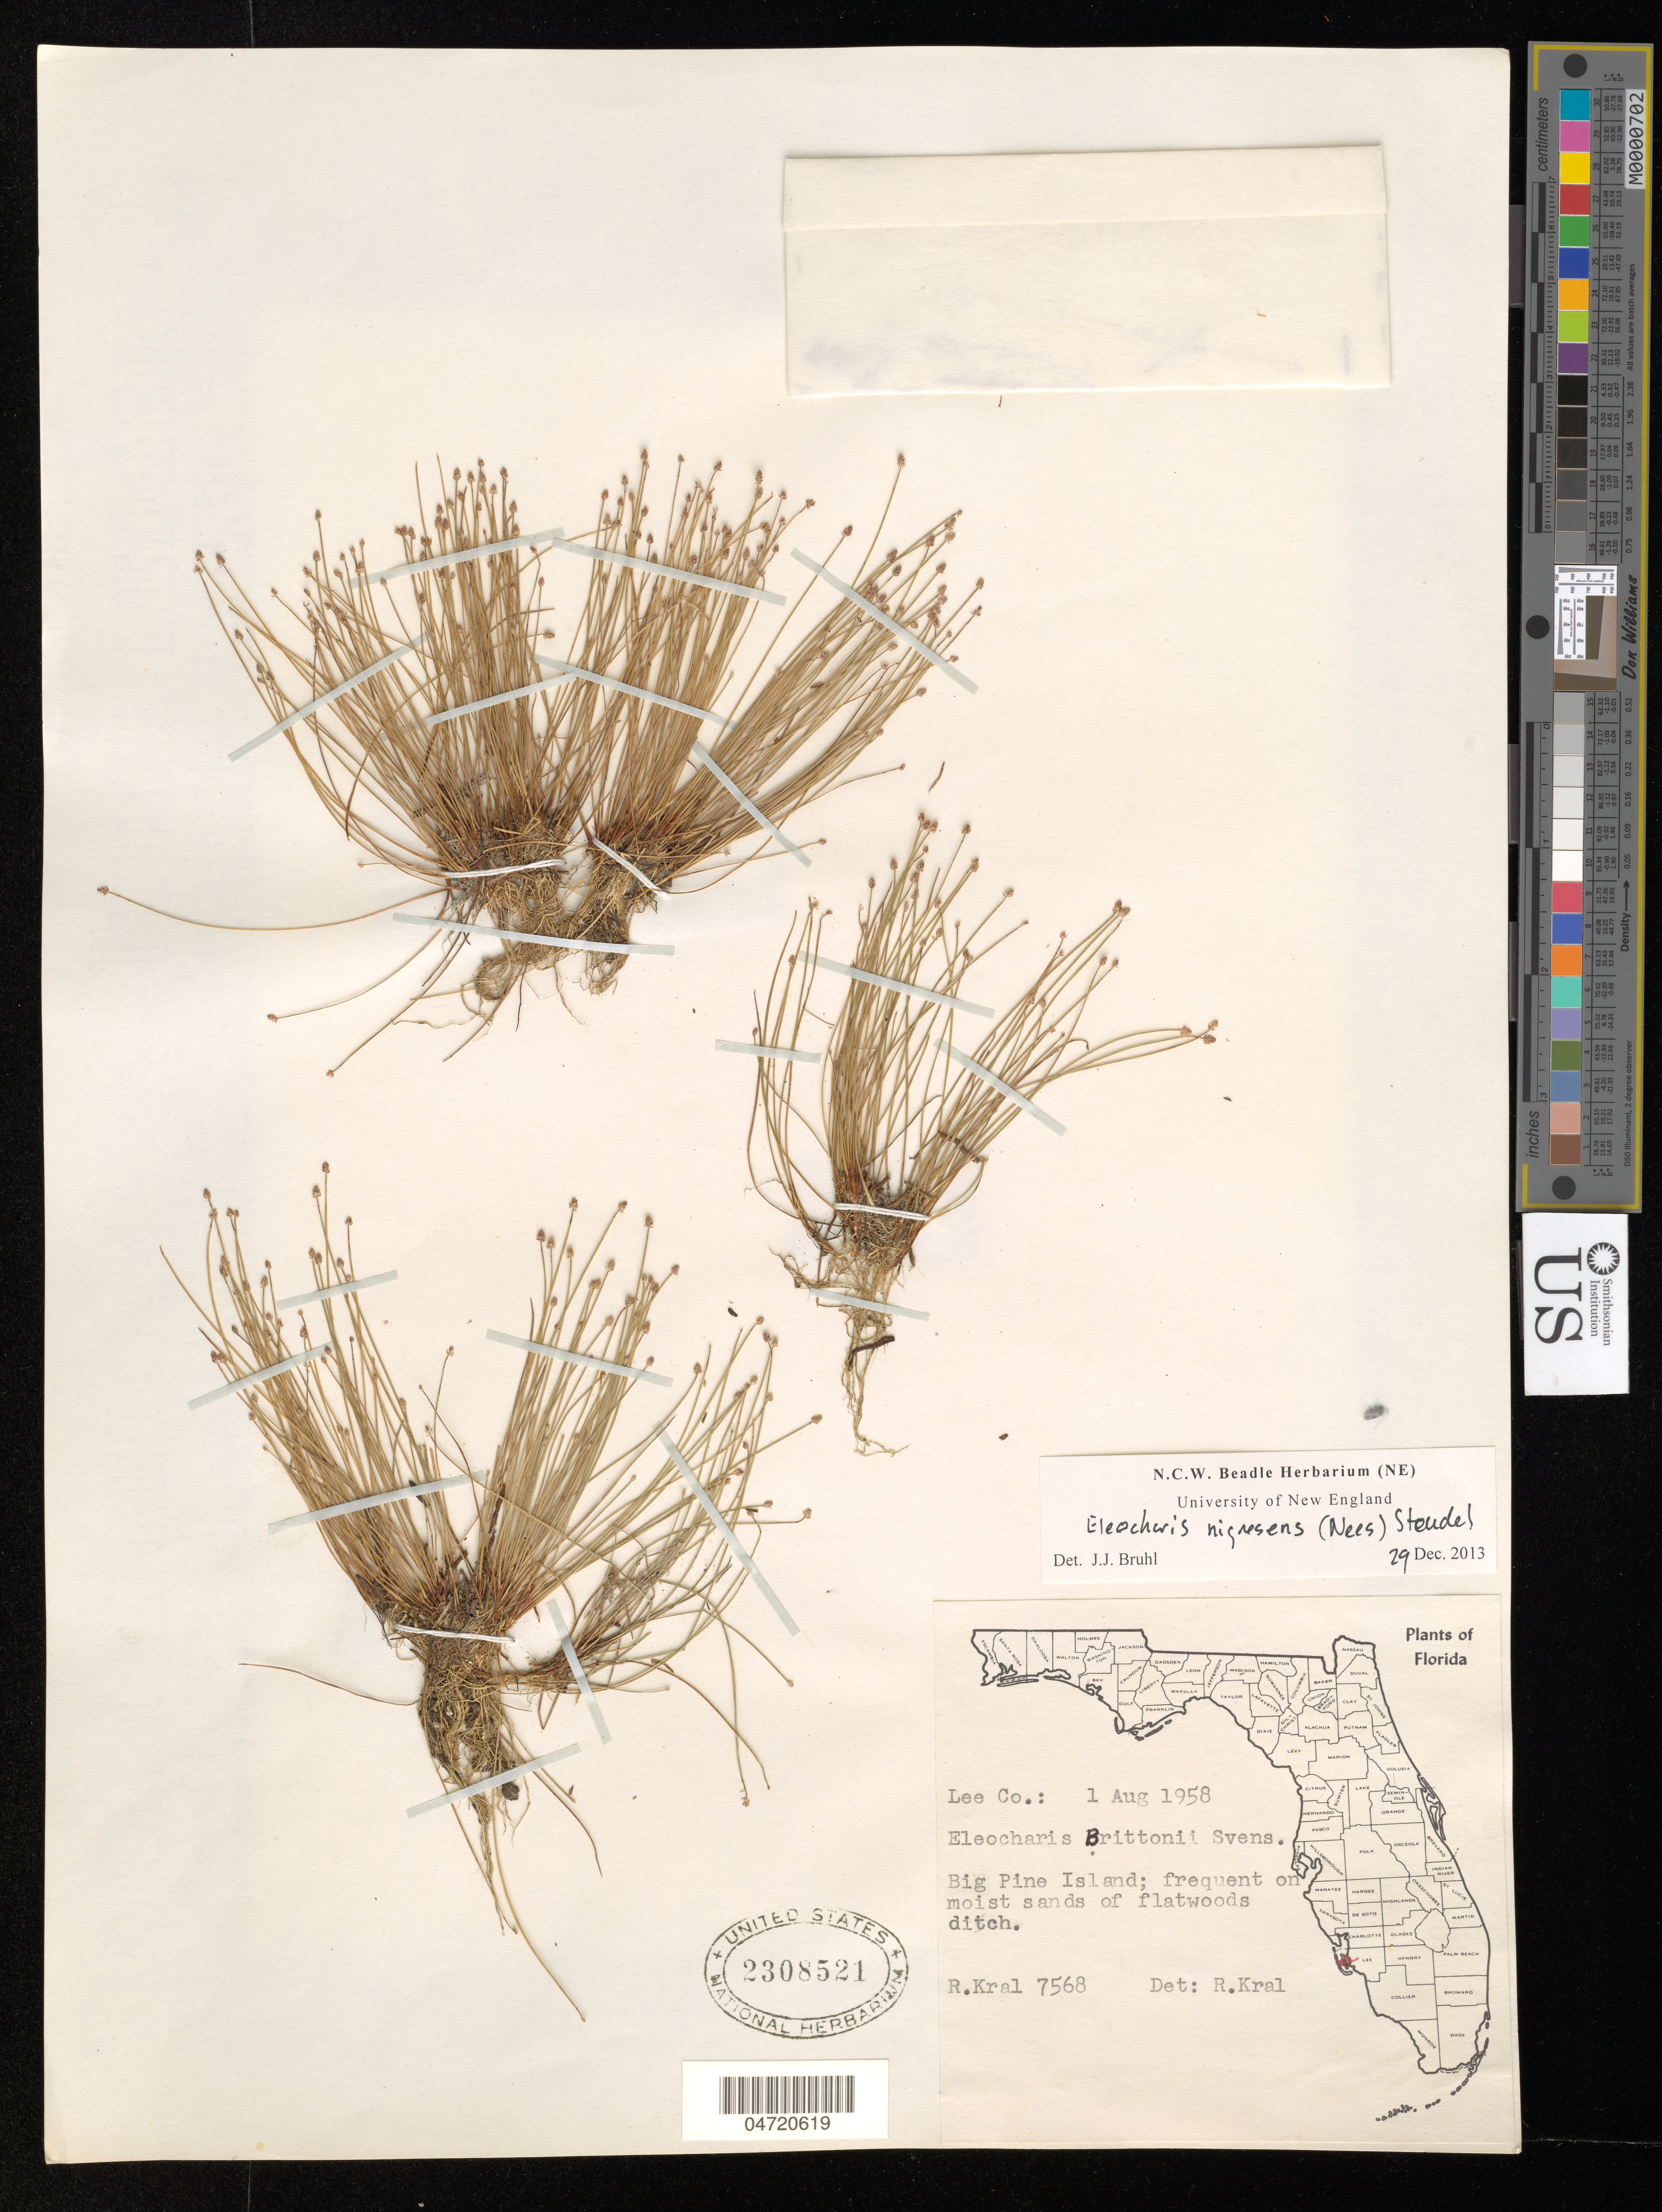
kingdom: Plantae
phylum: Tracheophyta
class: Liliopsida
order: Poales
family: Cyperaceae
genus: Eleocharis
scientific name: Eleocharis nigrescens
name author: (Nees) Kunth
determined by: Bruhl, J. J., (NE), University of New England (AUSTRALIA)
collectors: R. Kral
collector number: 7568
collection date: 1958-08-01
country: United States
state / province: Florida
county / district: Lee County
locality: Big Pine Island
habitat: On moist sands of flatwoods ditch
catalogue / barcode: US 2308521